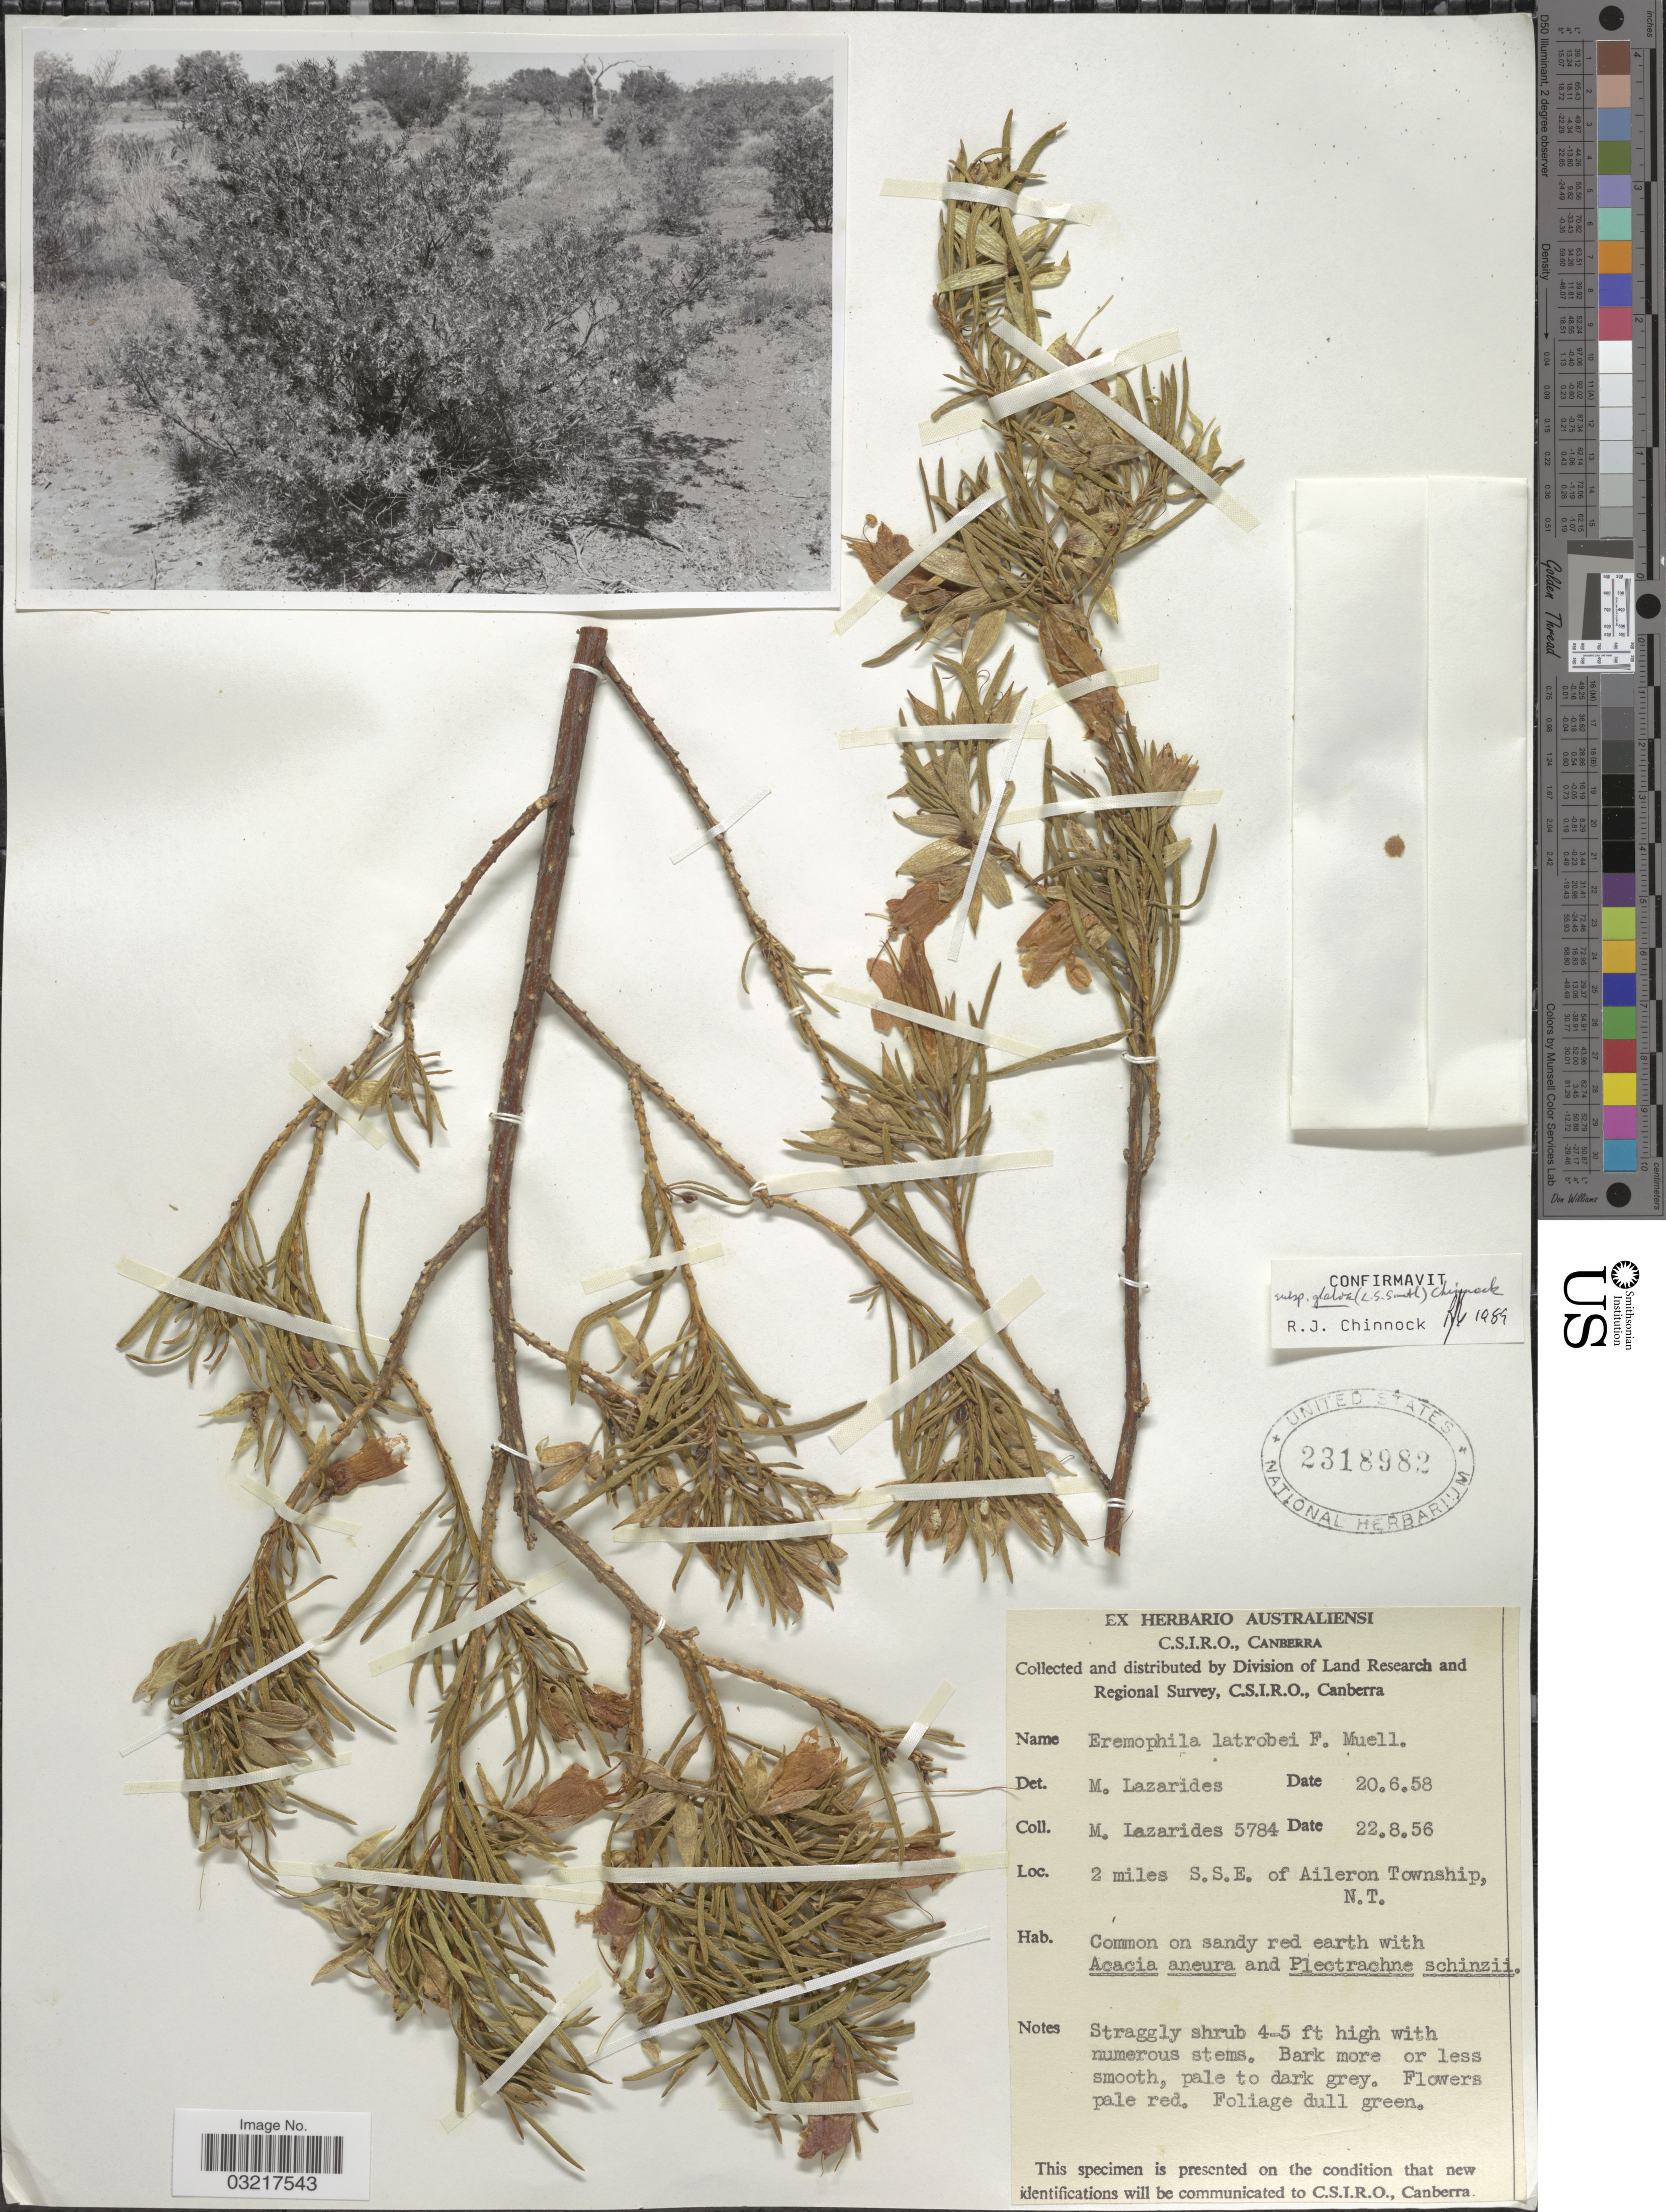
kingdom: Plantae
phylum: Tracheophyta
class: Magnoliopsida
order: Lamiales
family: Scrophulariaceae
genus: Eremophila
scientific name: Eremophila latrobei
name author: F. Muell.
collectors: M. Lazarides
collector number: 5784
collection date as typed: Transcribed d/m/y: 22/8/56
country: Australia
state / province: Northern Territory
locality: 2 miles S.S.E. of Aileron Township, N.T.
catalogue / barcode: US 2318982